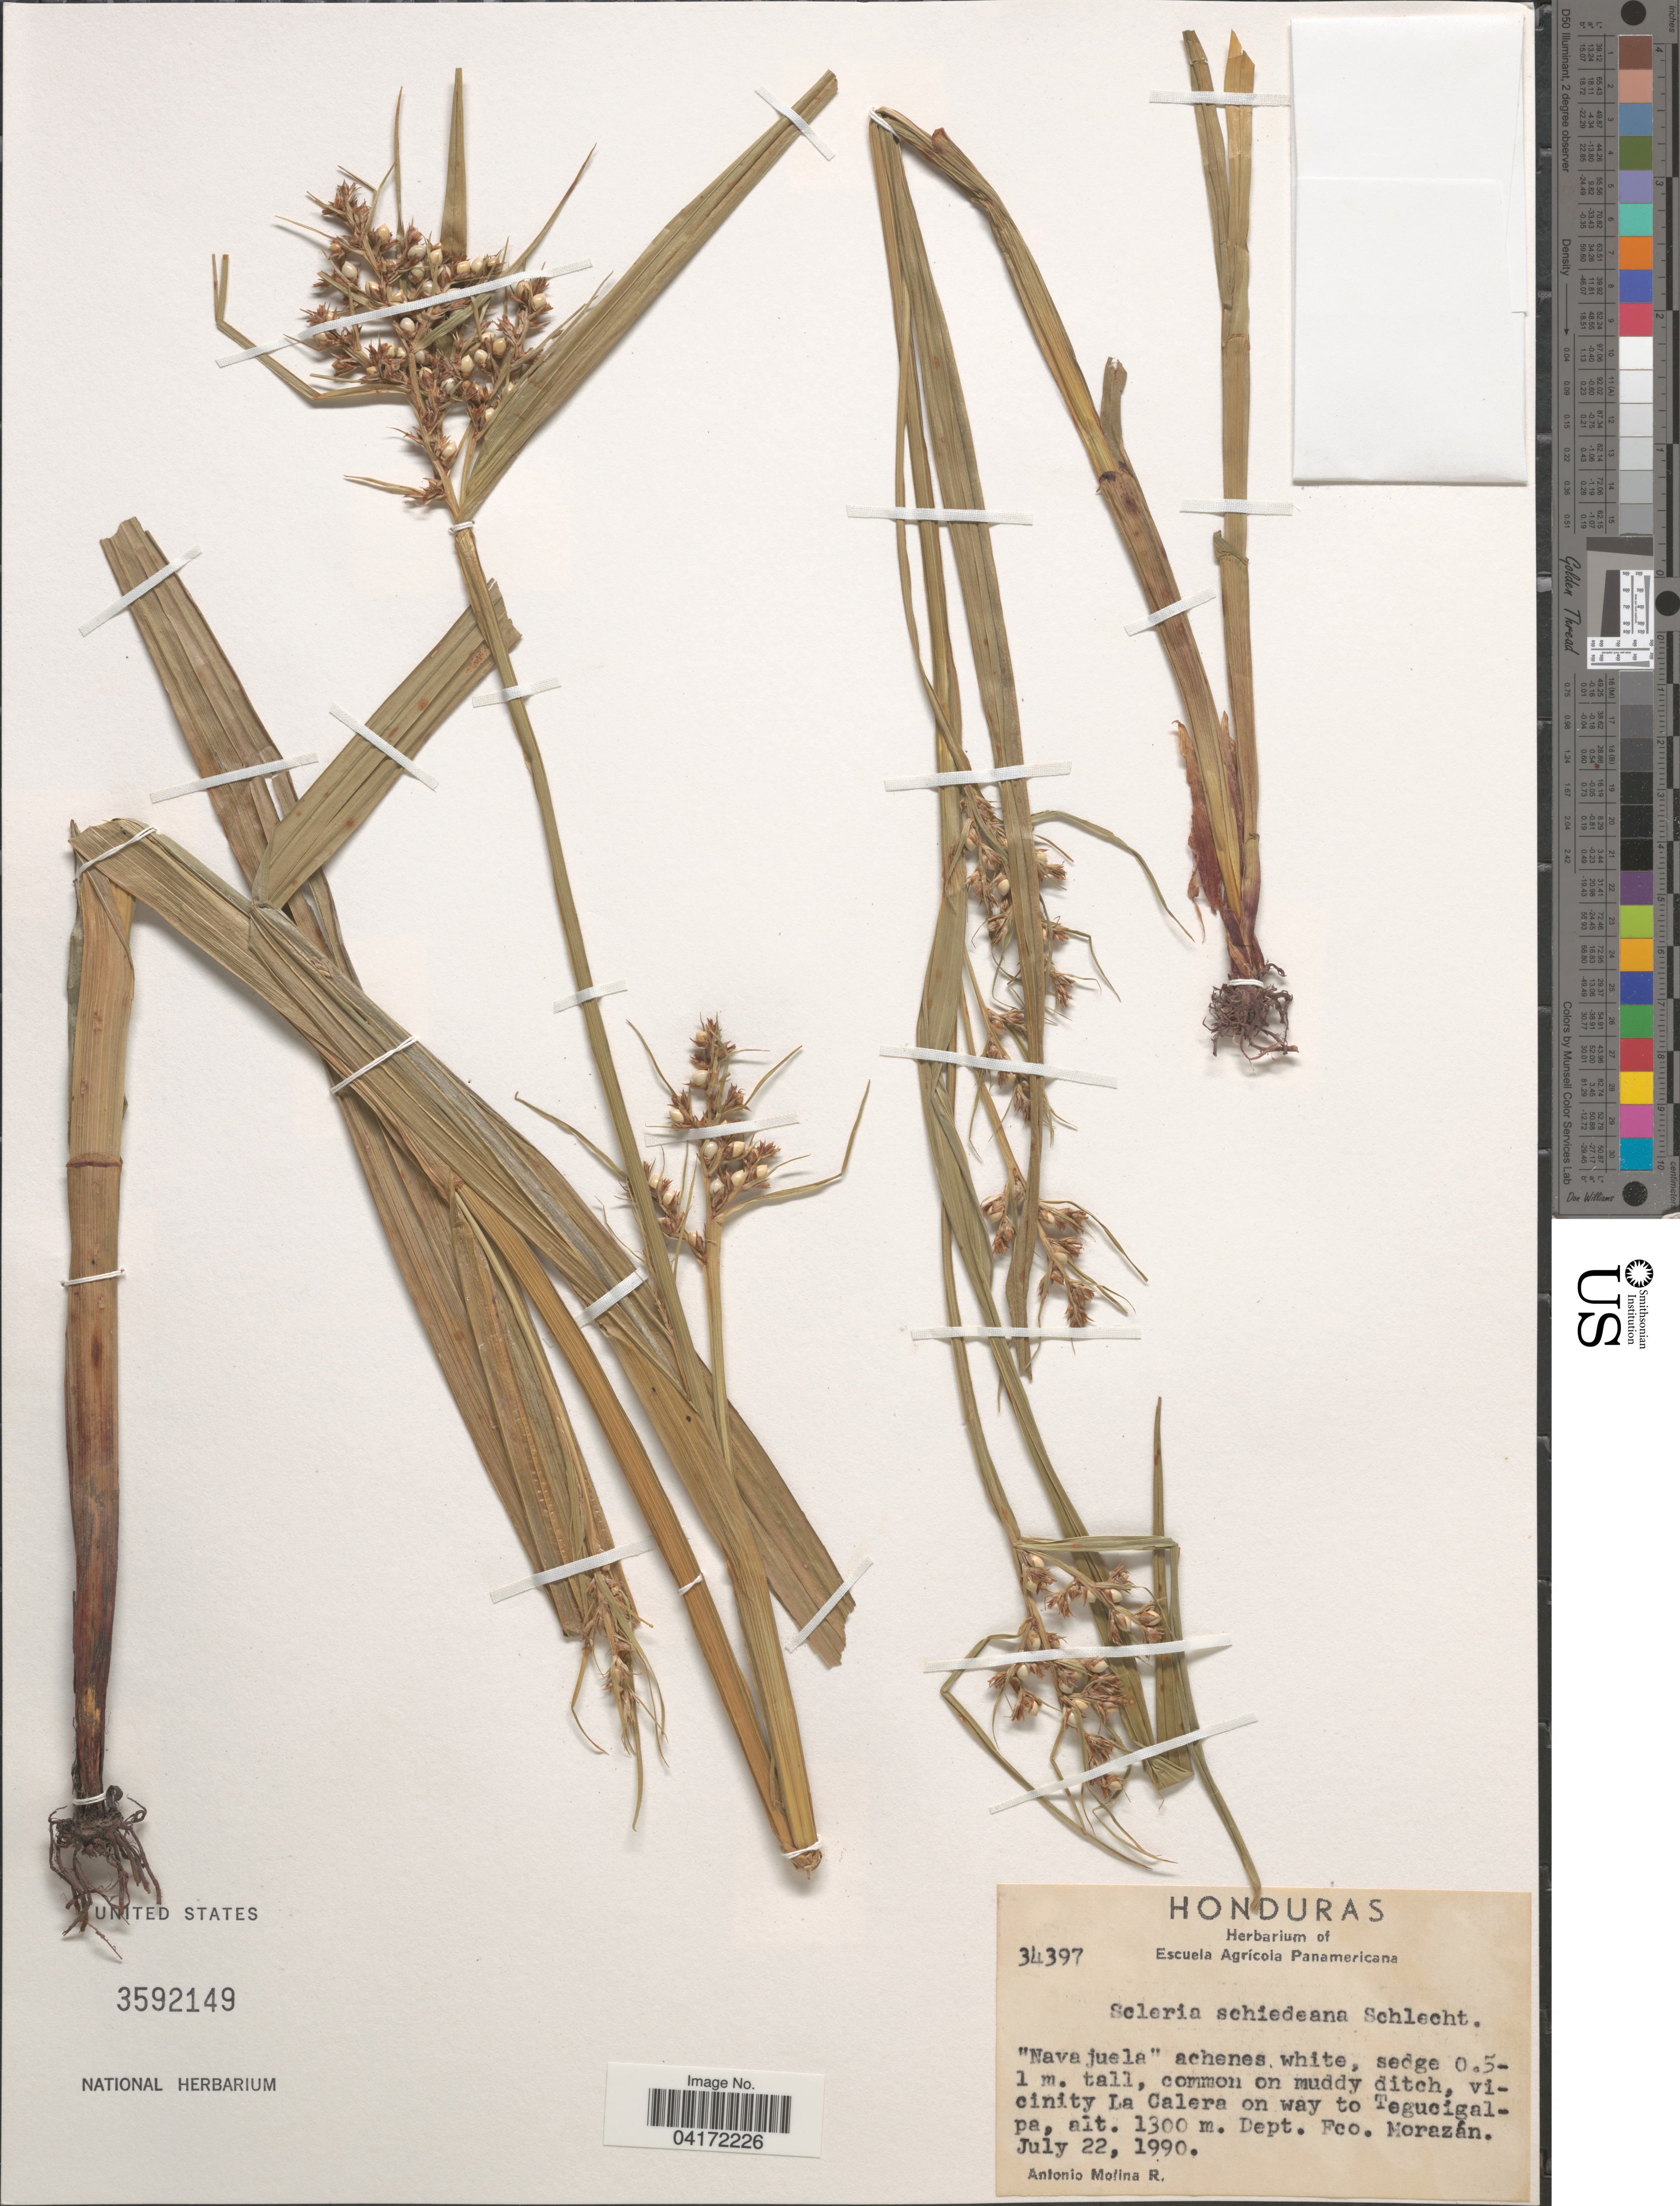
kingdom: Plantae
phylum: Tracheophyta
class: Liliopsida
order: Poales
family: Cyperaceae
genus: Scleria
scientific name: Scleria schiedeana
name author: Schltdl.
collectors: A. Molina R.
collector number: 34397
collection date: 1990-07-22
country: Honduras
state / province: Fco. Morazán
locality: Vicinity La Calera on way to Tegucigalpa. Dept. Fco. Morazán.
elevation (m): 1300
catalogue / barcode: US 3592149